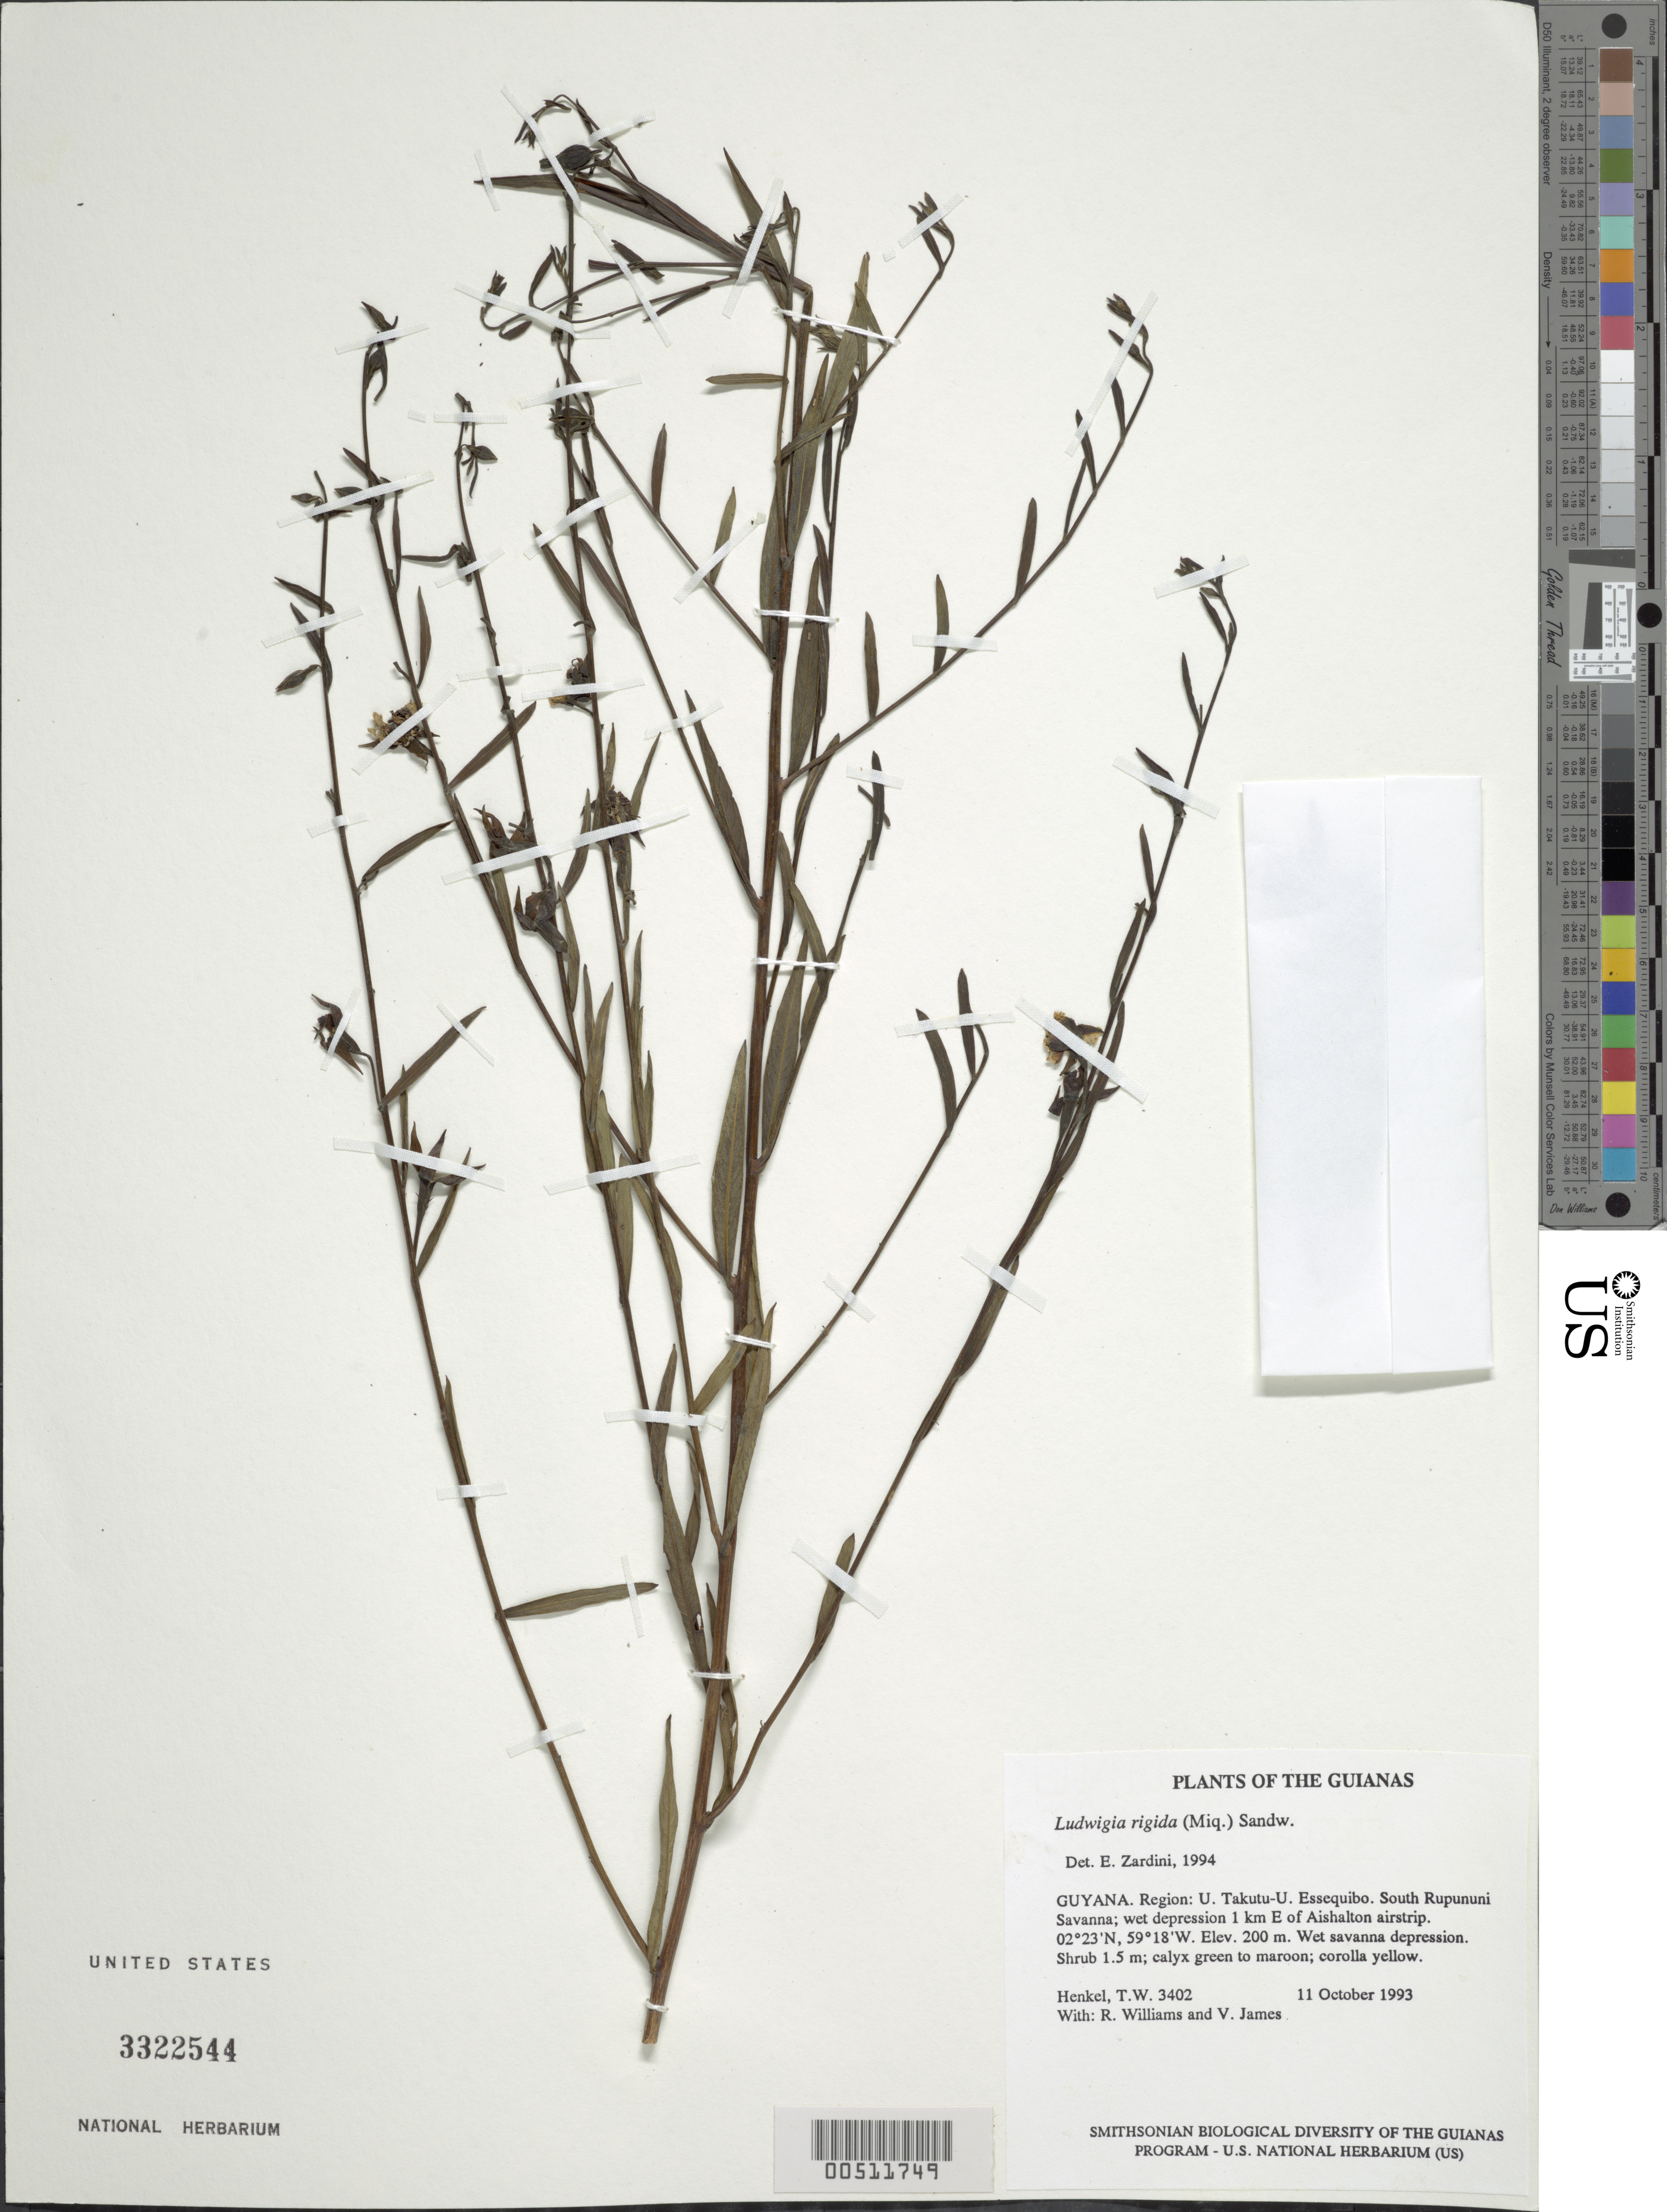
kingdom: Plantae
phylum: Tracheophyta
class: Magnoliopsida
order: Myrtales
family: Onagraceae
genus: Ludwigia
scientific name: Ludwigia rigida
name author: (Miq.) Sandwith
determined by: Zardini, E. M.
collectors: T. Henkel, R. Williams & V. James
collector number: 3402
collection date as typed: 11 October 1993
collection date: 1993-10-11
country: Guyana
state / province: U. Takutu-U. Essequibo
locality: South Rupununi Savanna; wet depression 1 km E of Aishalton airstrip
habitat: Wet savanna depression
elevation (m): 200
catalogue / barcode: US 3322544